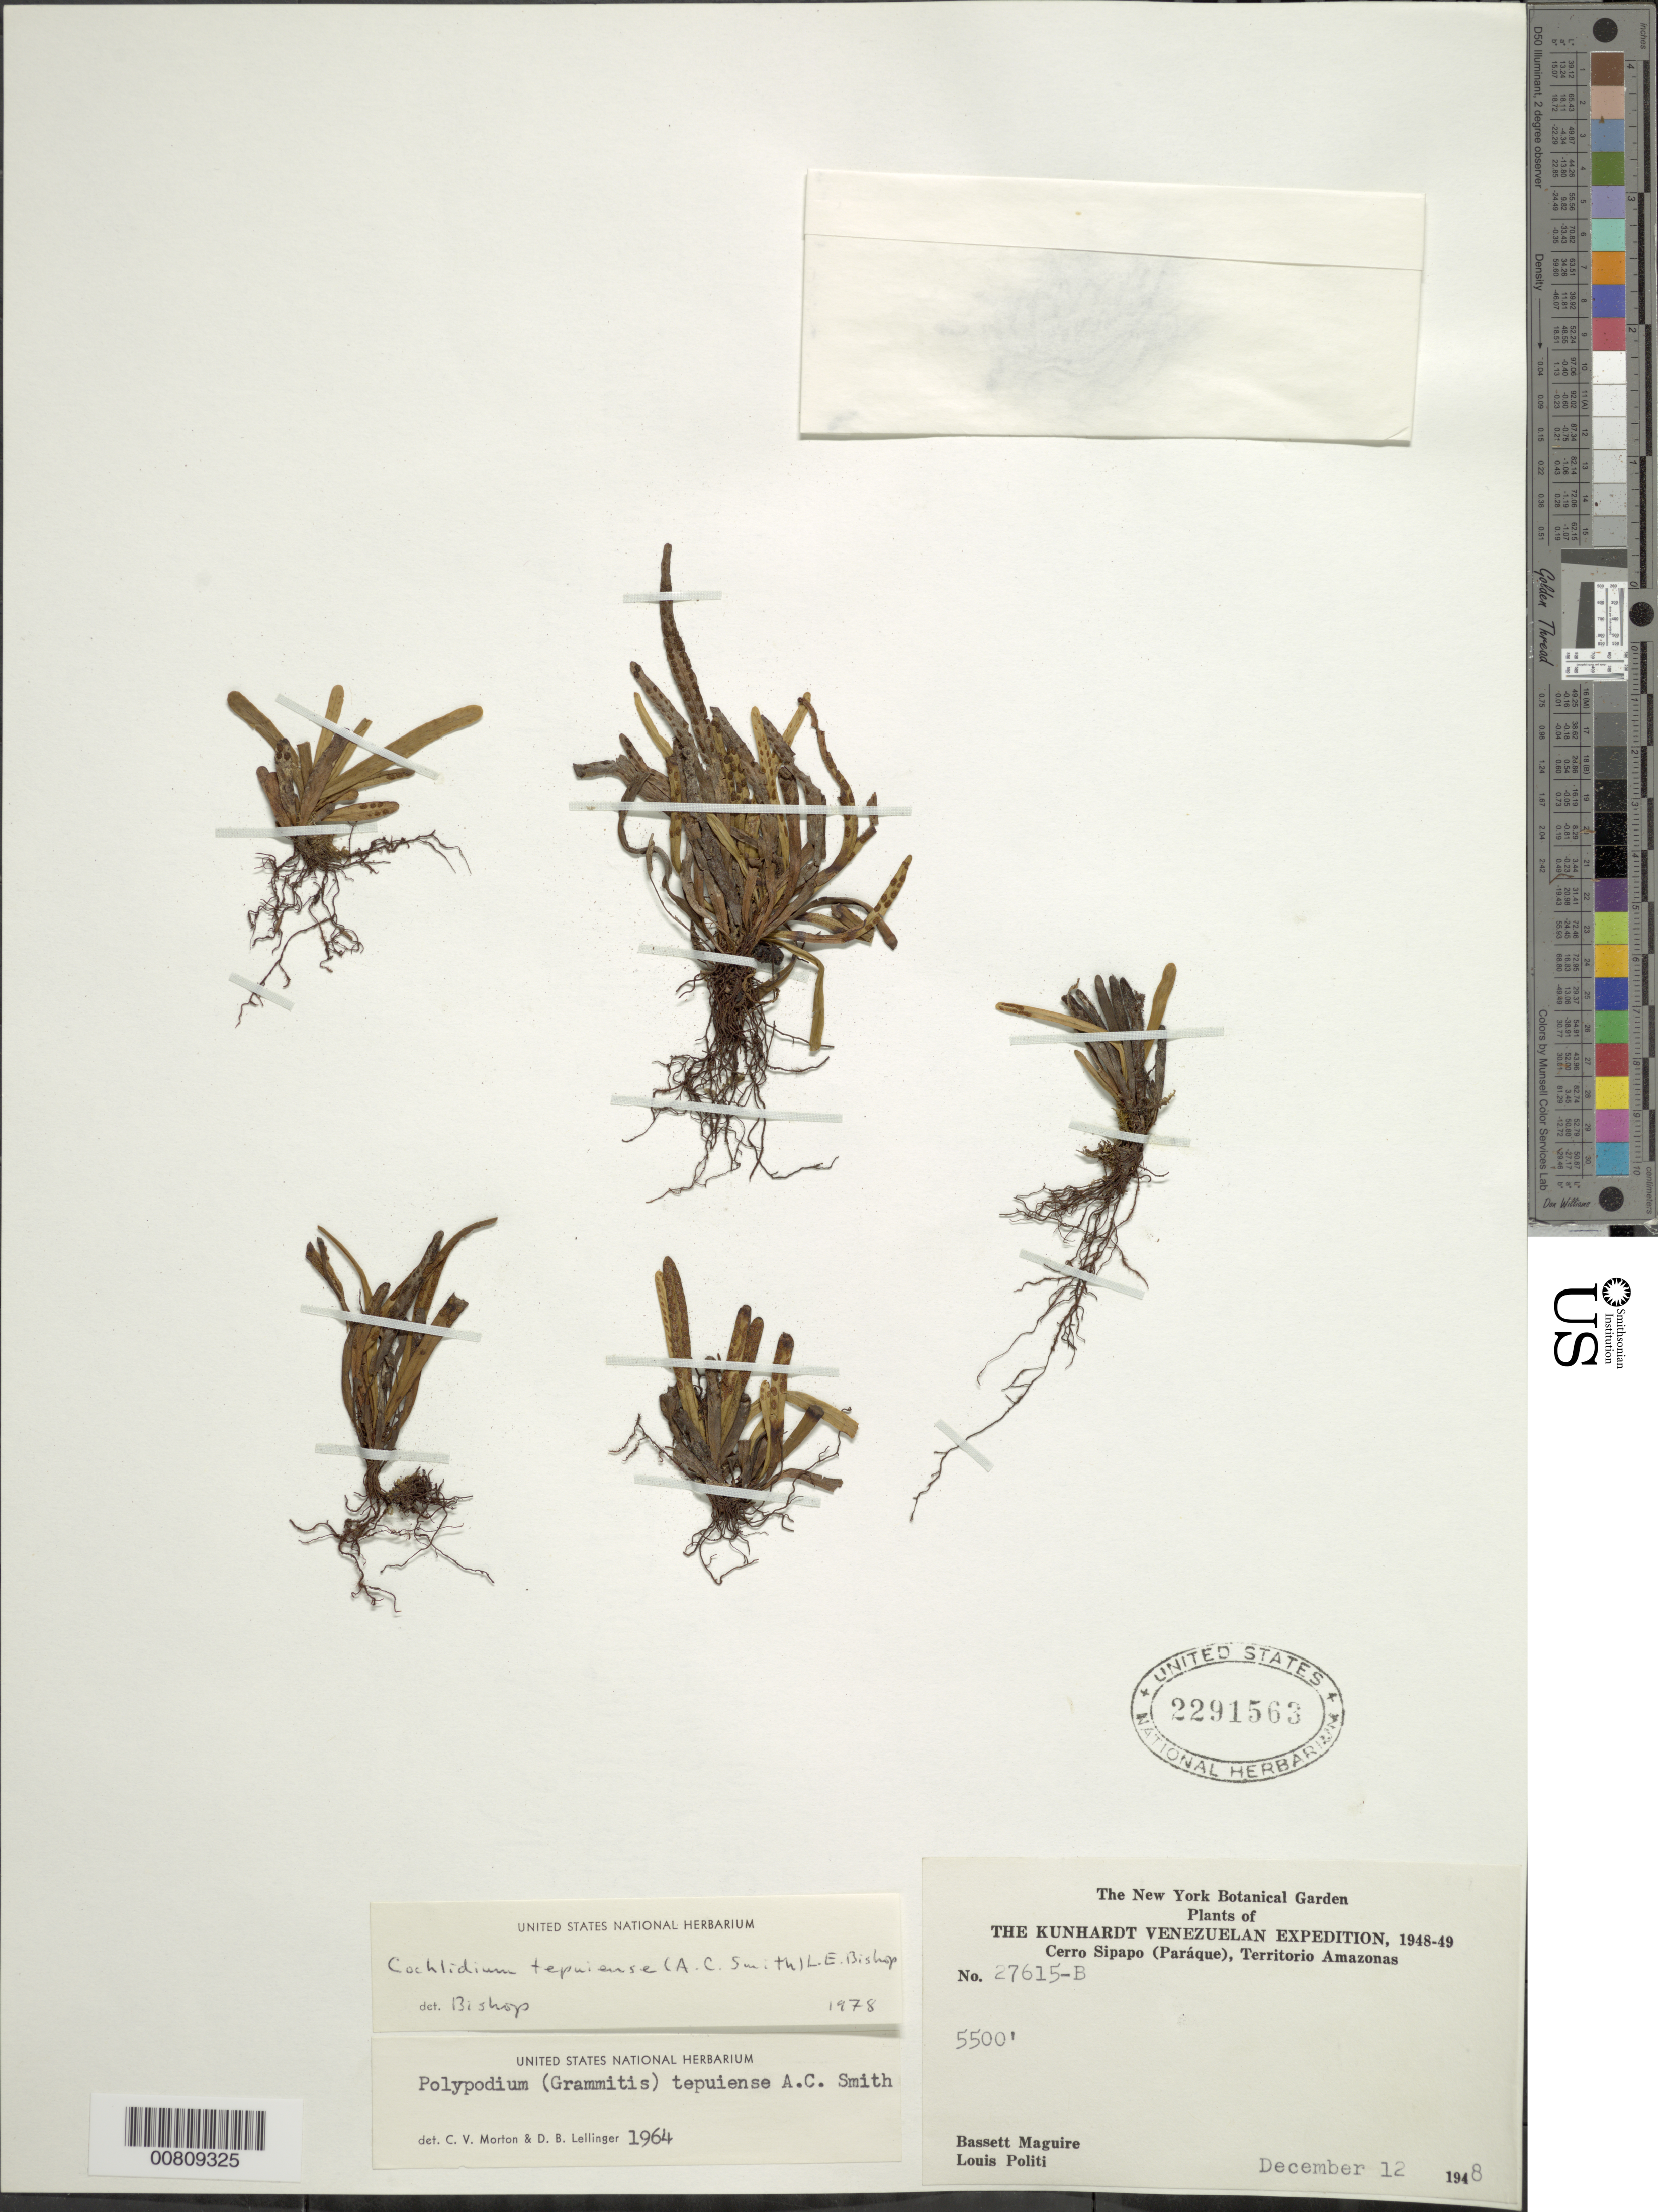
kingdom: Plantae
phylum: Tracheophyta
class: Polypodiopsida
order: Polypodiales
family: Polypodiaceae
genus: Cochlidium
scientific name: Cochlidium tepuiense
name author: (A.C. Sm.) L.E. Bishop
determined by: Bishop, L. E.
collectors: B. Maguire & L. Politi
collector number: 27615 B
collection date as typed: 12-Dec-48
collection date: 1948-12-12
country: Venezuela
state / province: Amazonas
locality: Cerro Sipapo (Paráque)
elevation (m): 1676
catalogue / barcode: US 2291563